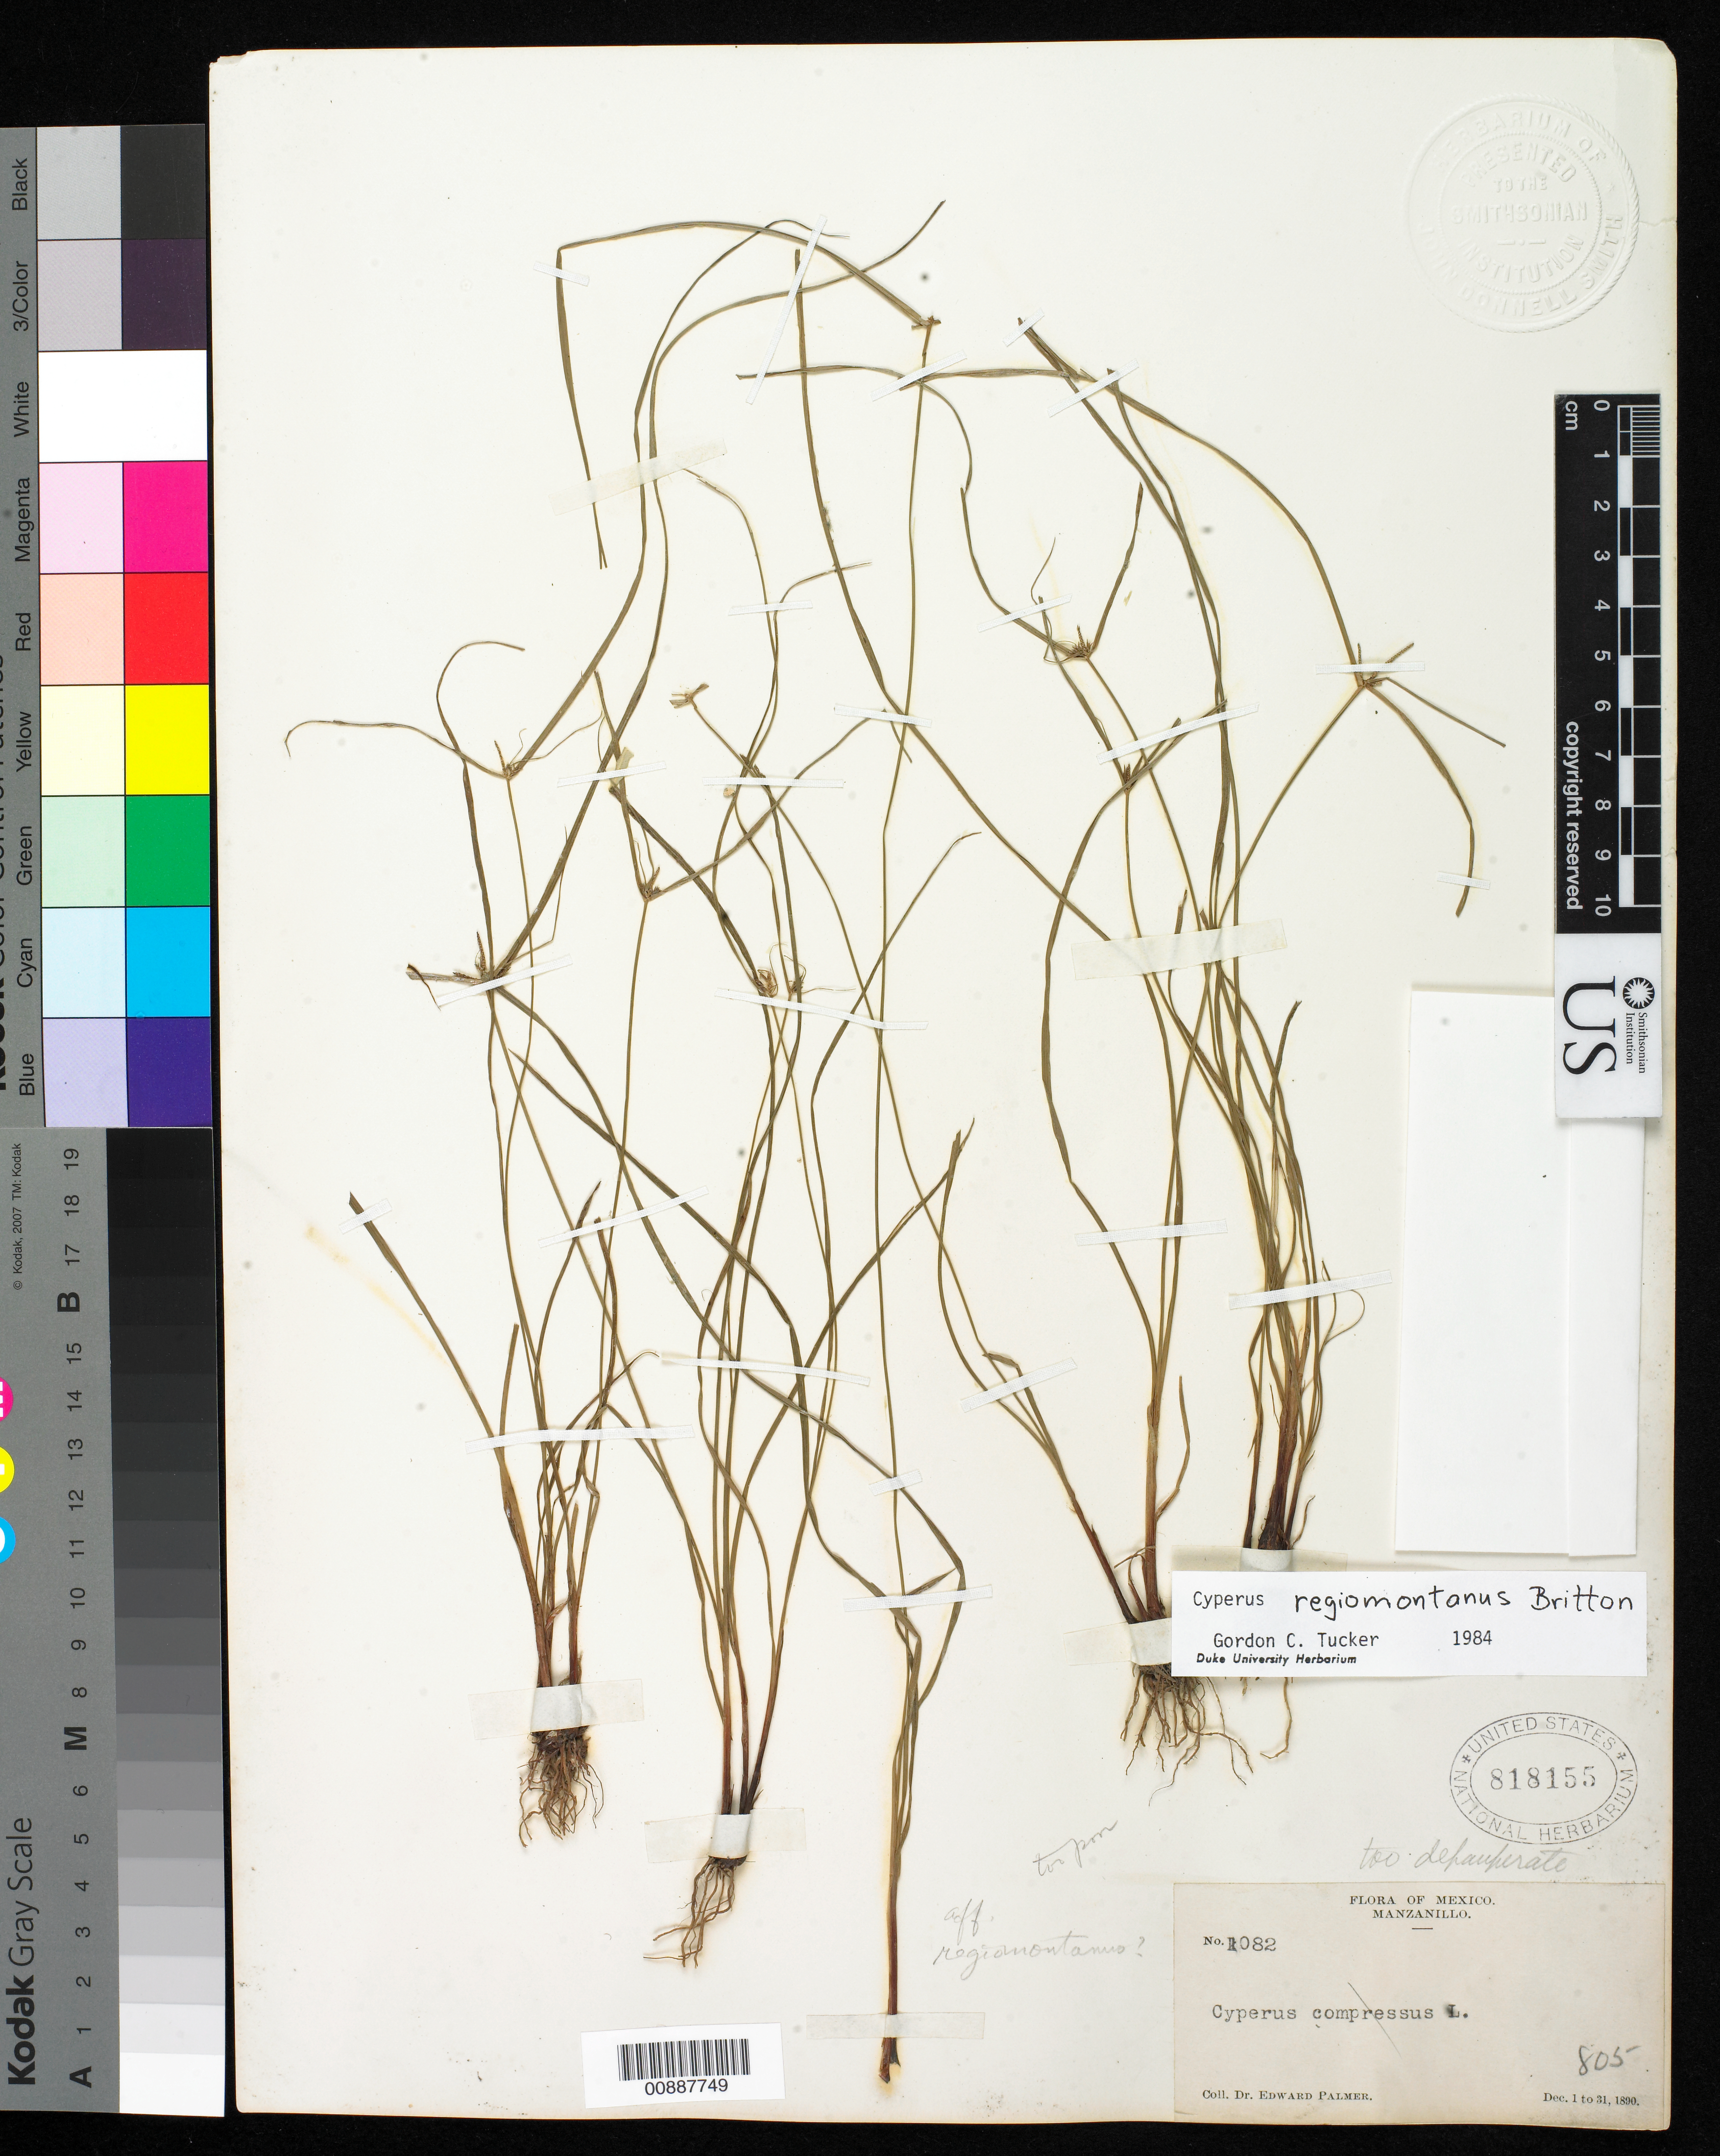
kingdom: Plantae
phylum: Tracheophyta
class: Liliopsida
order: Poales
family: Cyperaceae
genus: Cyperus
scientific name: Cyperus regiomontanus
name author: Britton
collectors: E. Palmer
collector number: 1082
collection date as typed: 01 Dec 1890 to 31 Dec 1890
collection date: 1890-12-01/1890-12-31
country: Mexico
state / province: Colima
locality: Manzanillo, Colima.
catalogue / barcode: US 818155